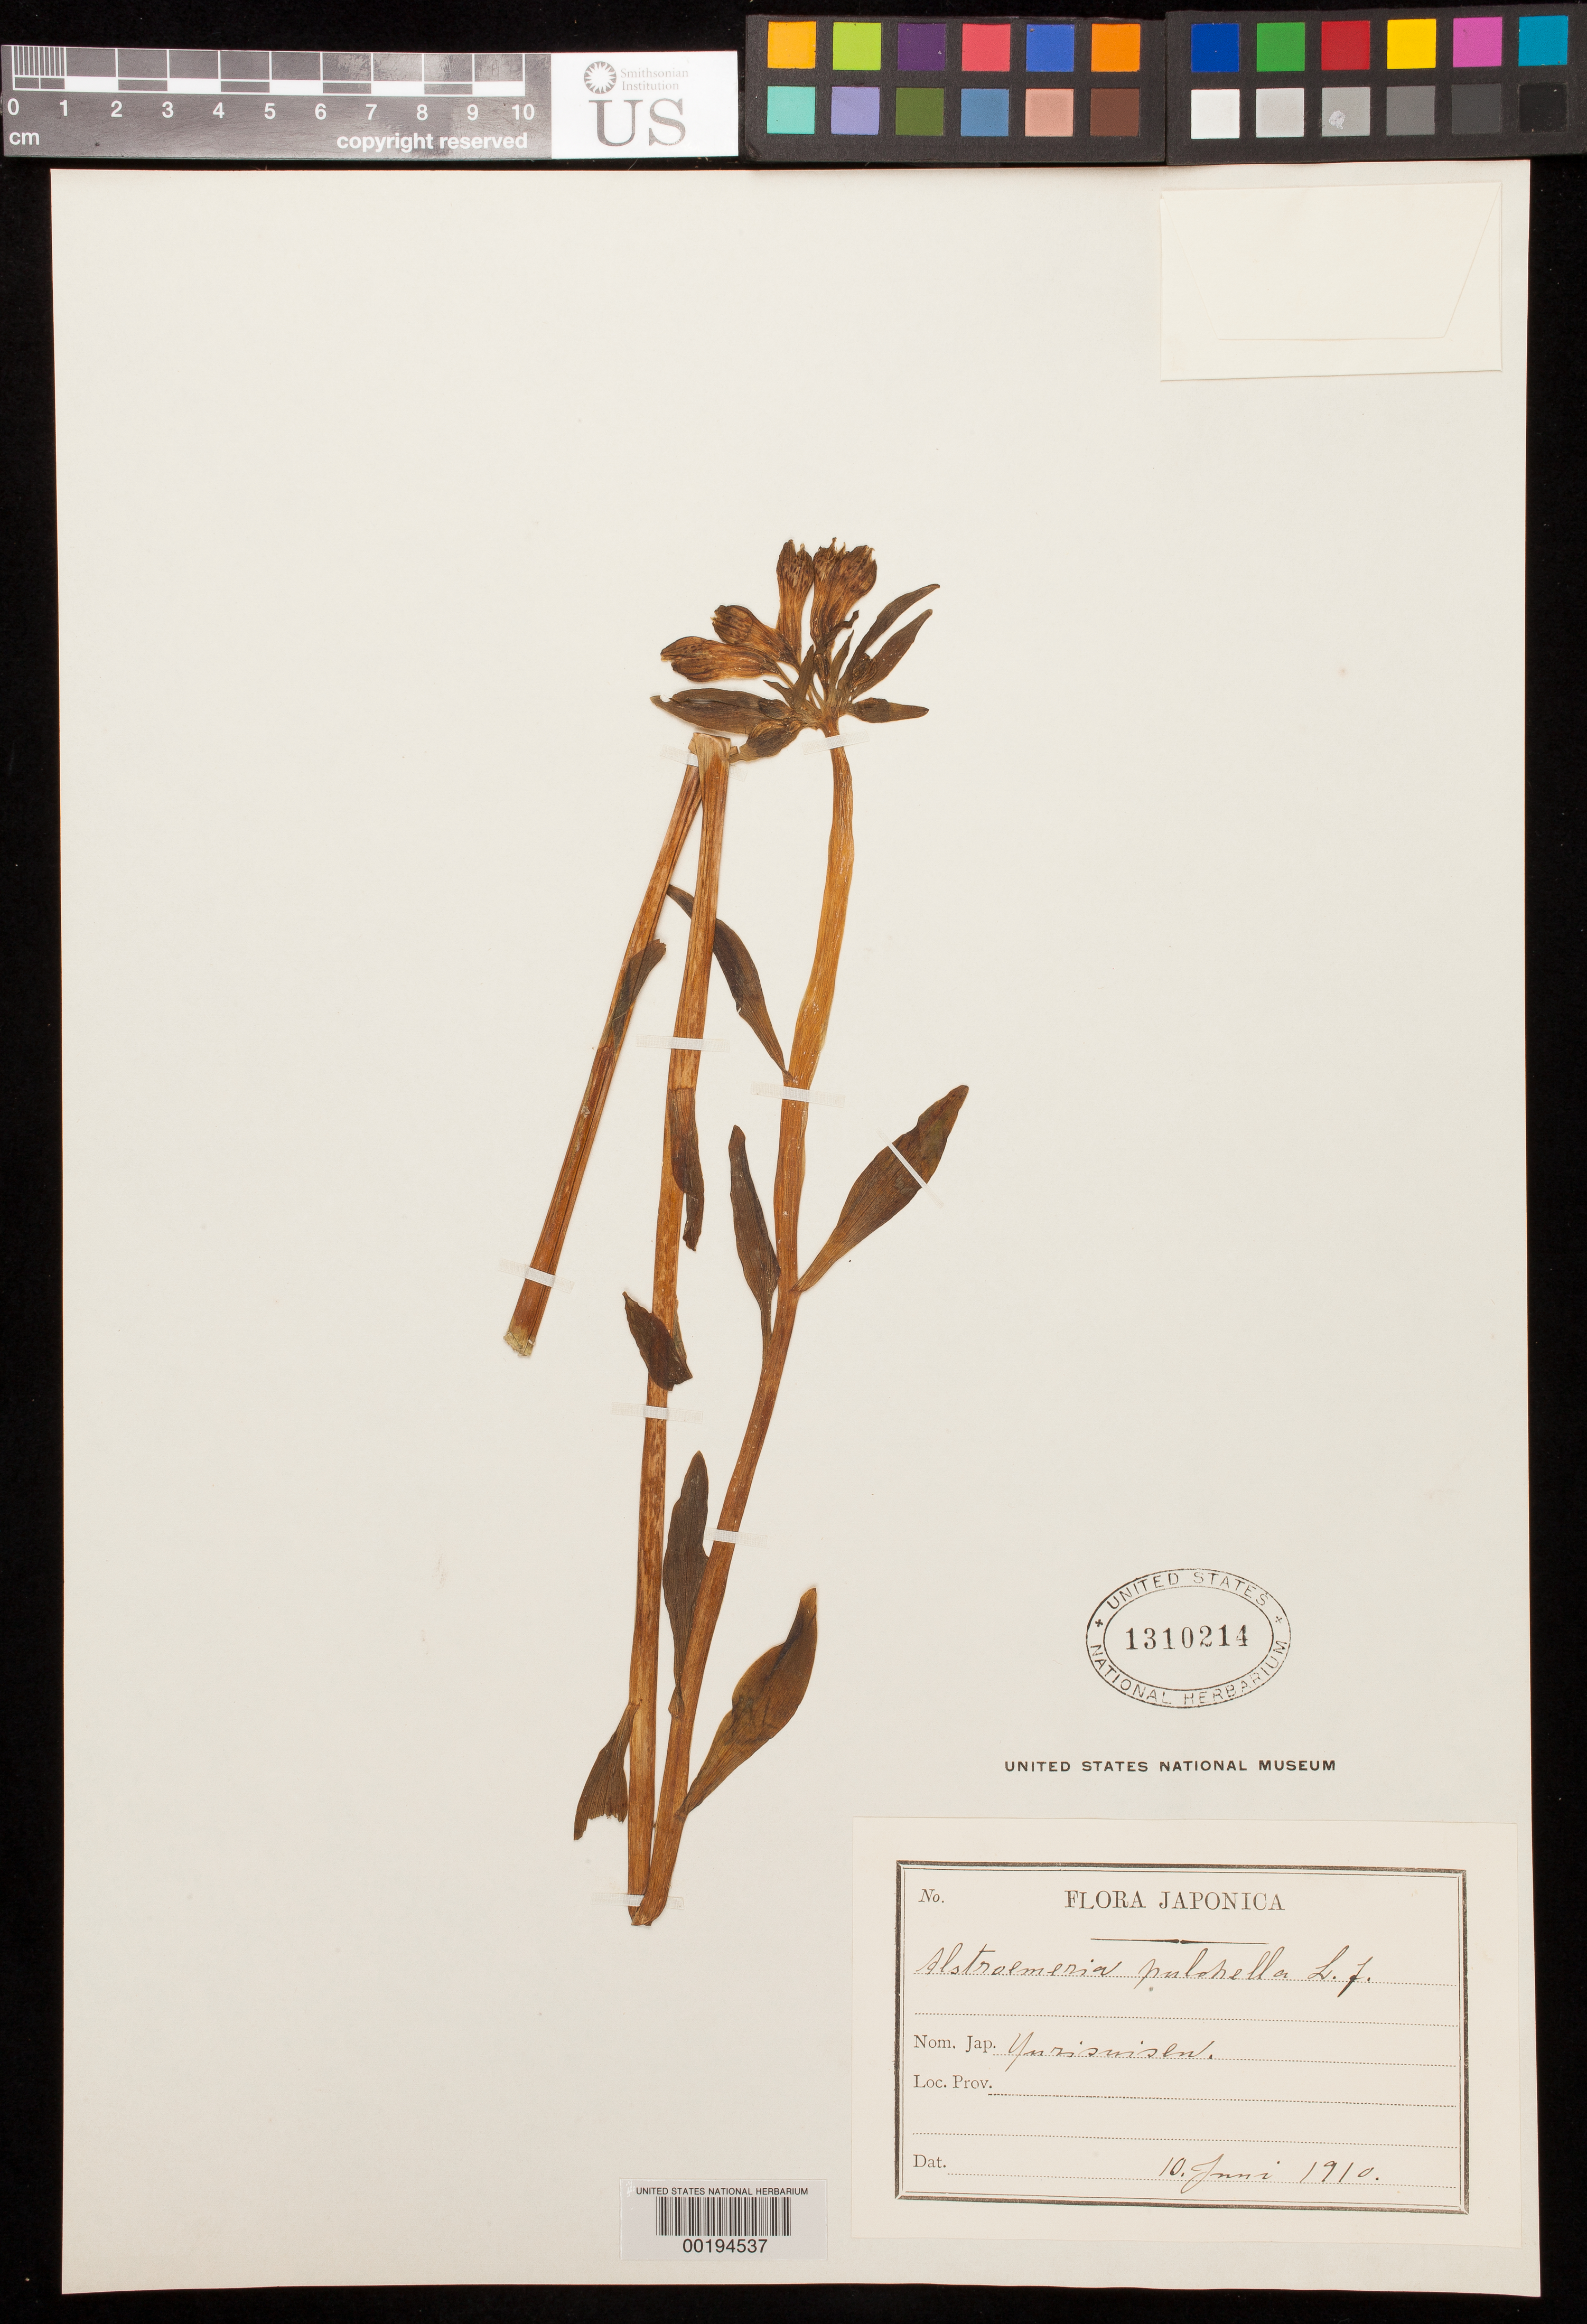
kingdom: Plantae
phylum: Tracheophyta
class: Liliopsida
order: Liliales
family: Alstroemeriaceae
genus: Alstroemeria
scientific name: Alstroemeria sp.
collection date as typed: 10 Jun 1910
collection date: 1910-06-10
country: Japan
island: Honshu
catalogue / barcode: US 1310214